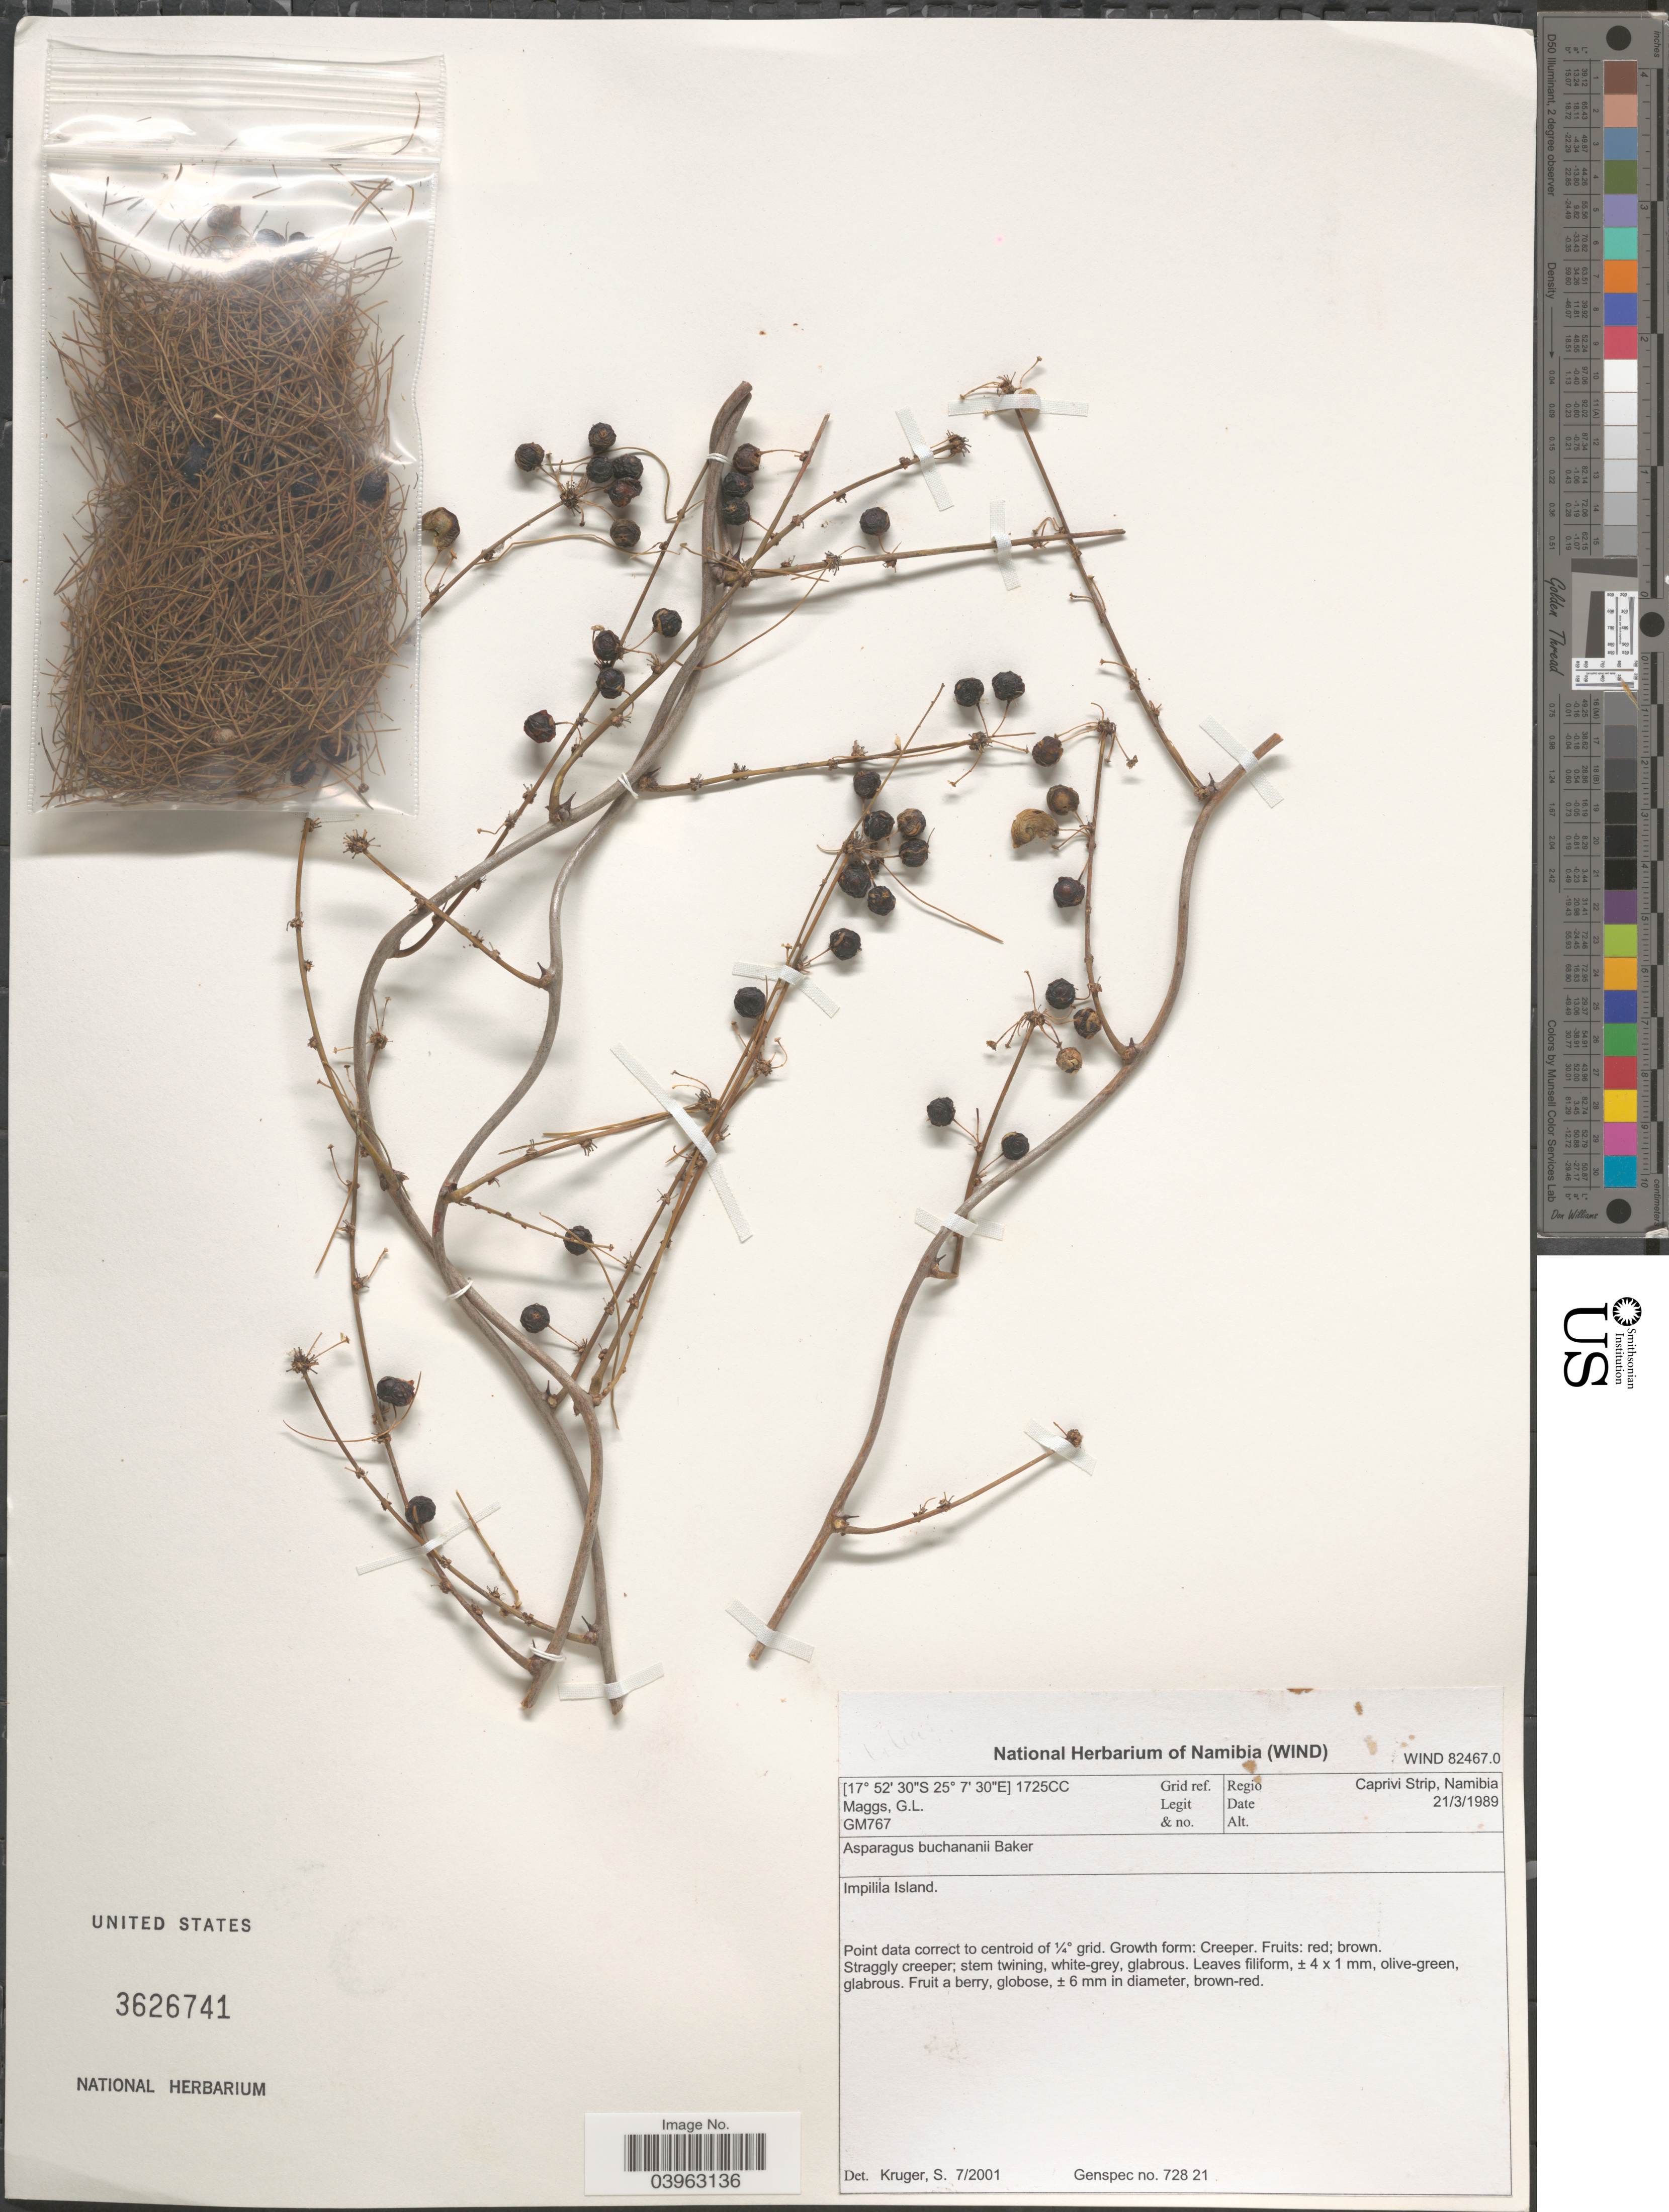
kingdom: Plantae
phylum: Tracheophyta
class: Liliopsida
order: Asparagales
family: Asparagaceae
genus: Asparagus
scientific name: Asparagus buchananii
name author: Baker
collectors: G. Maggs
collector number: GM767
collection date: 1989-03-21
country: Namibia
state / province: Caprivi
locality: Grid ref. 1725CC. Regio Caprivi Strip. Impilila Island.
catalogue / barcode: US 3626741